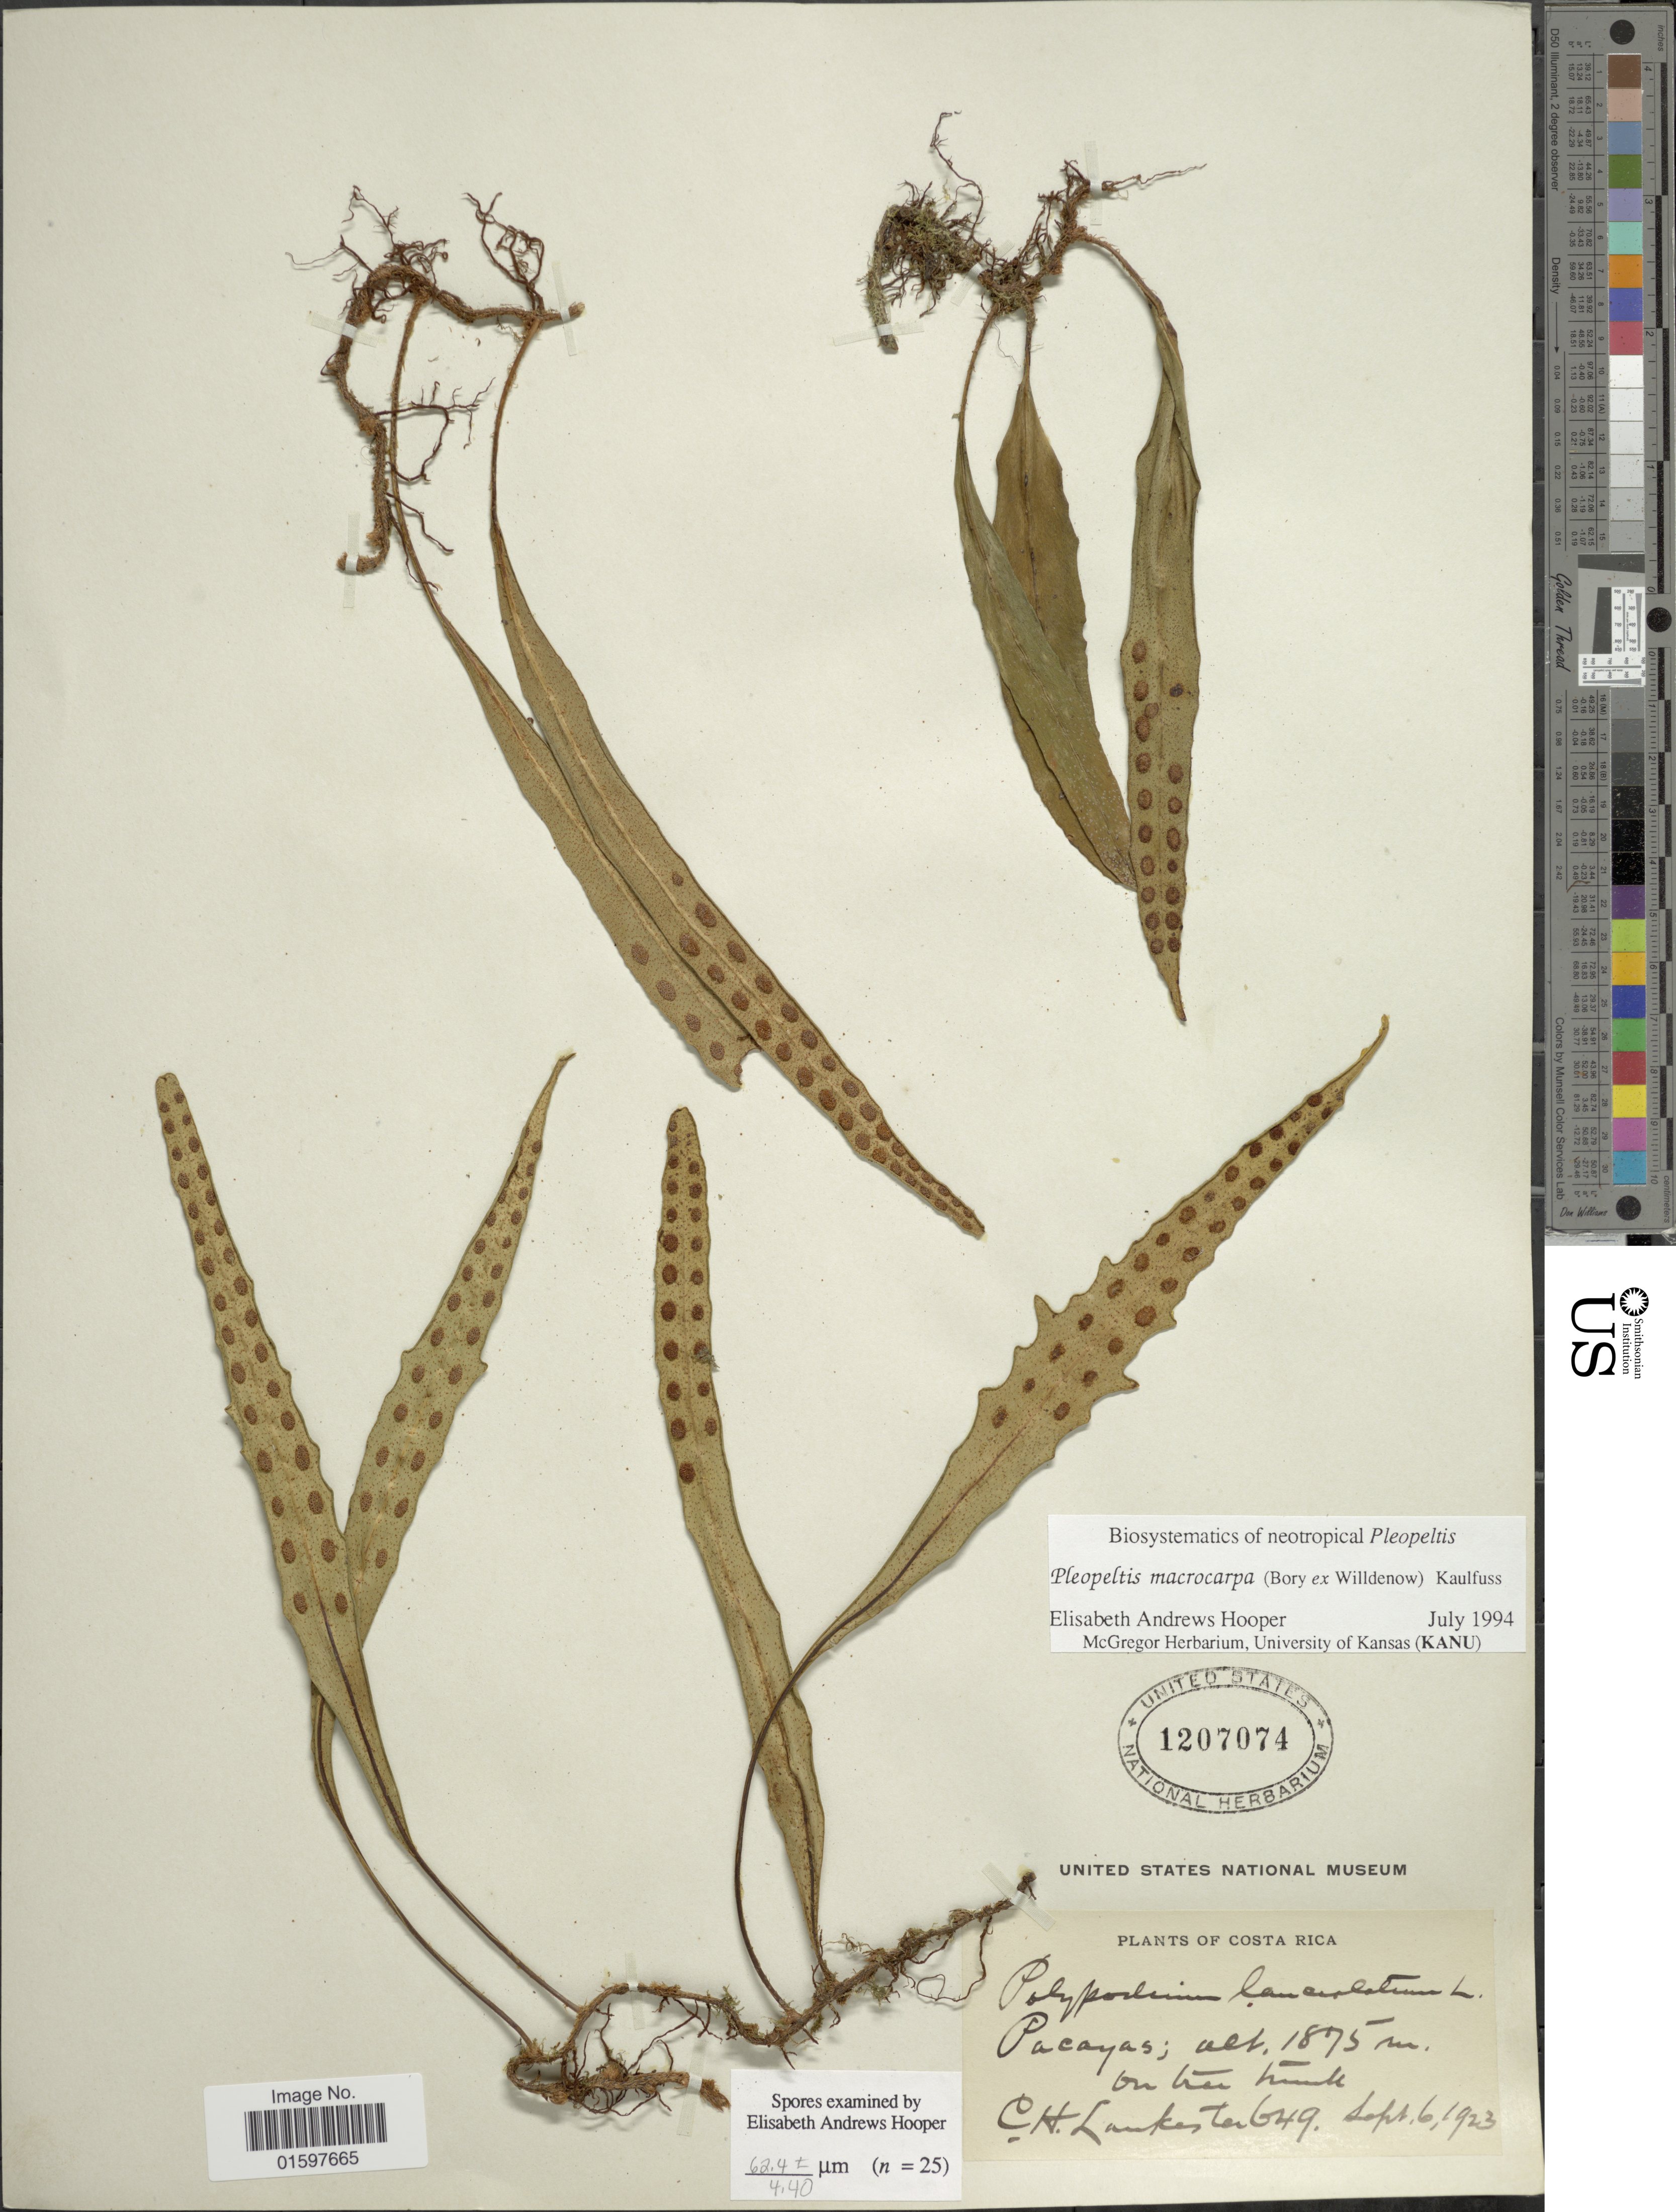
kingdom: Plantae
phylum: Tracheophyta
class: Polypodiopsida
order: Polypodiales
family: Polypodiaceae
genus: Pleopeltis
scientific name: Pleopeltis lanceolata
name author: Kaulf.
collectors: C. H. Lankester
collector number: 649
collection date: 1923-09-06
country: Costa Rica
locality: Pacayas.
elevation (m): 1875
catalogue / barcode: US 1207074